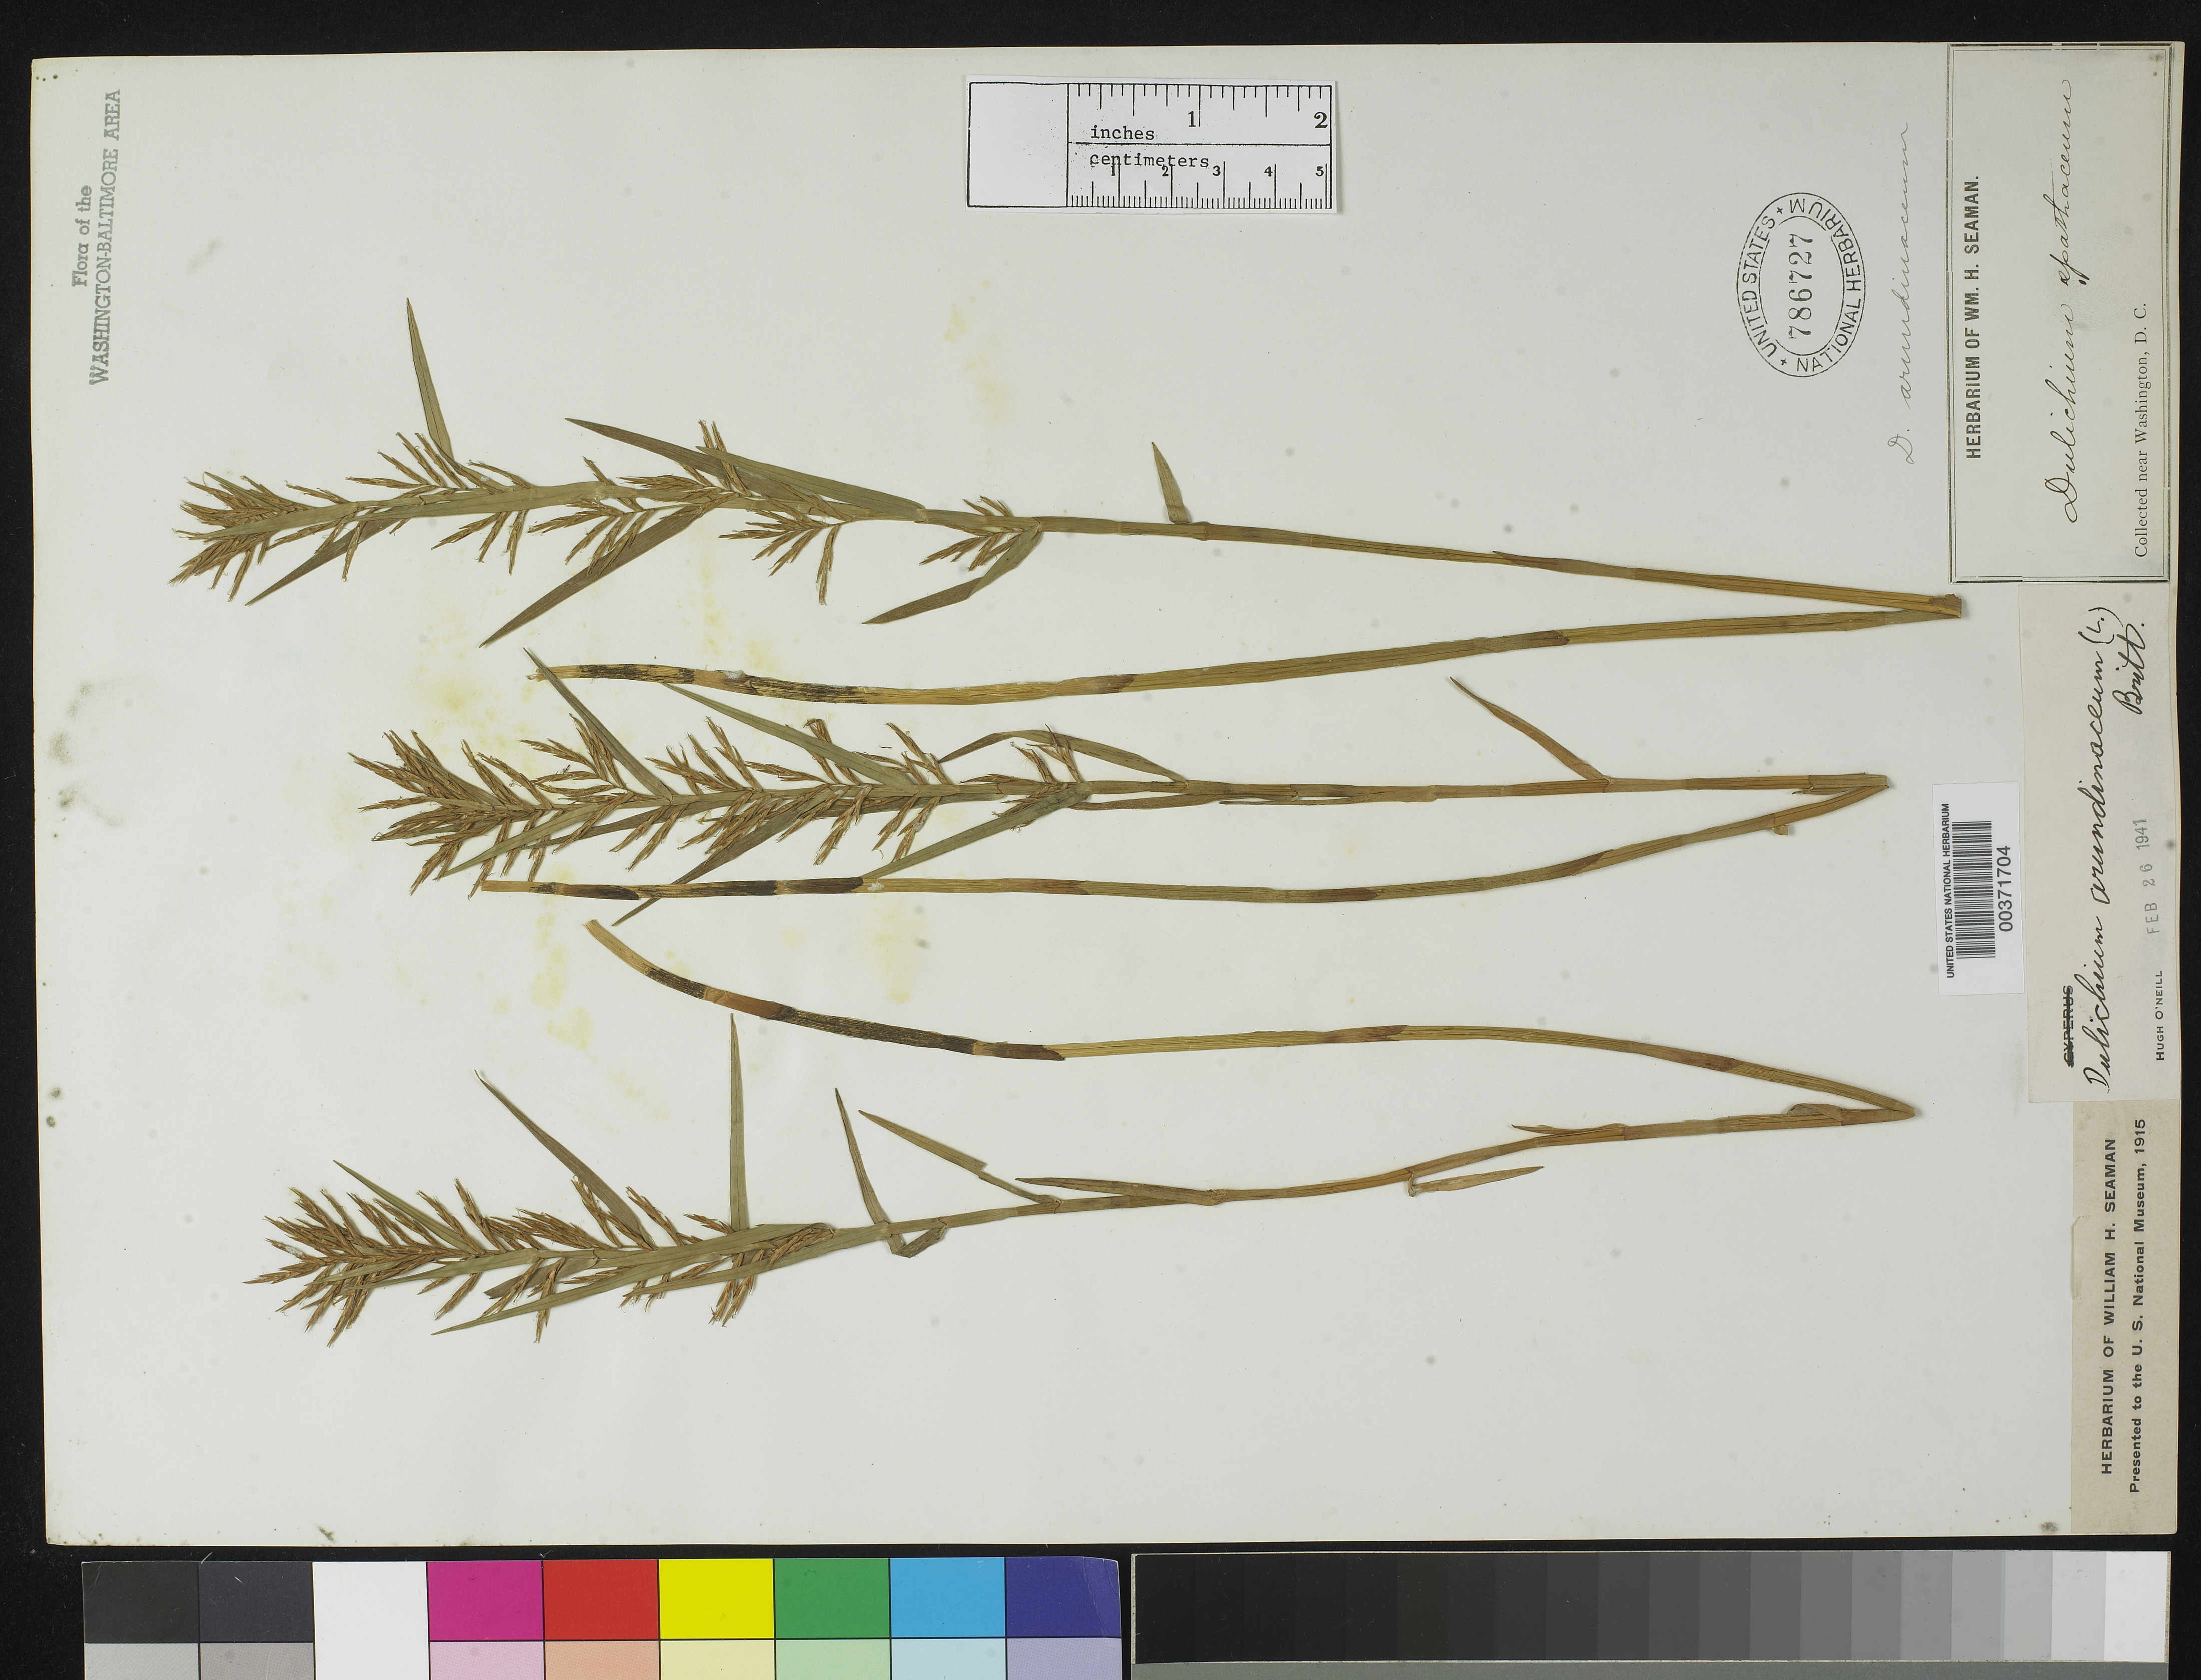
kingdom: Plantae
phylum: Tracheophyta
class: Liliopsida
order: Poales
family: Cyperaceae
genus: Dulichium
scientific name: Dulichium arundinaceum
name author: (L.) Britton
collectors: W. Seaman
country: United States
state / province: District of Columbia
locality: Vicinity of Washington, DC.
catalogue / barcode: US 786727